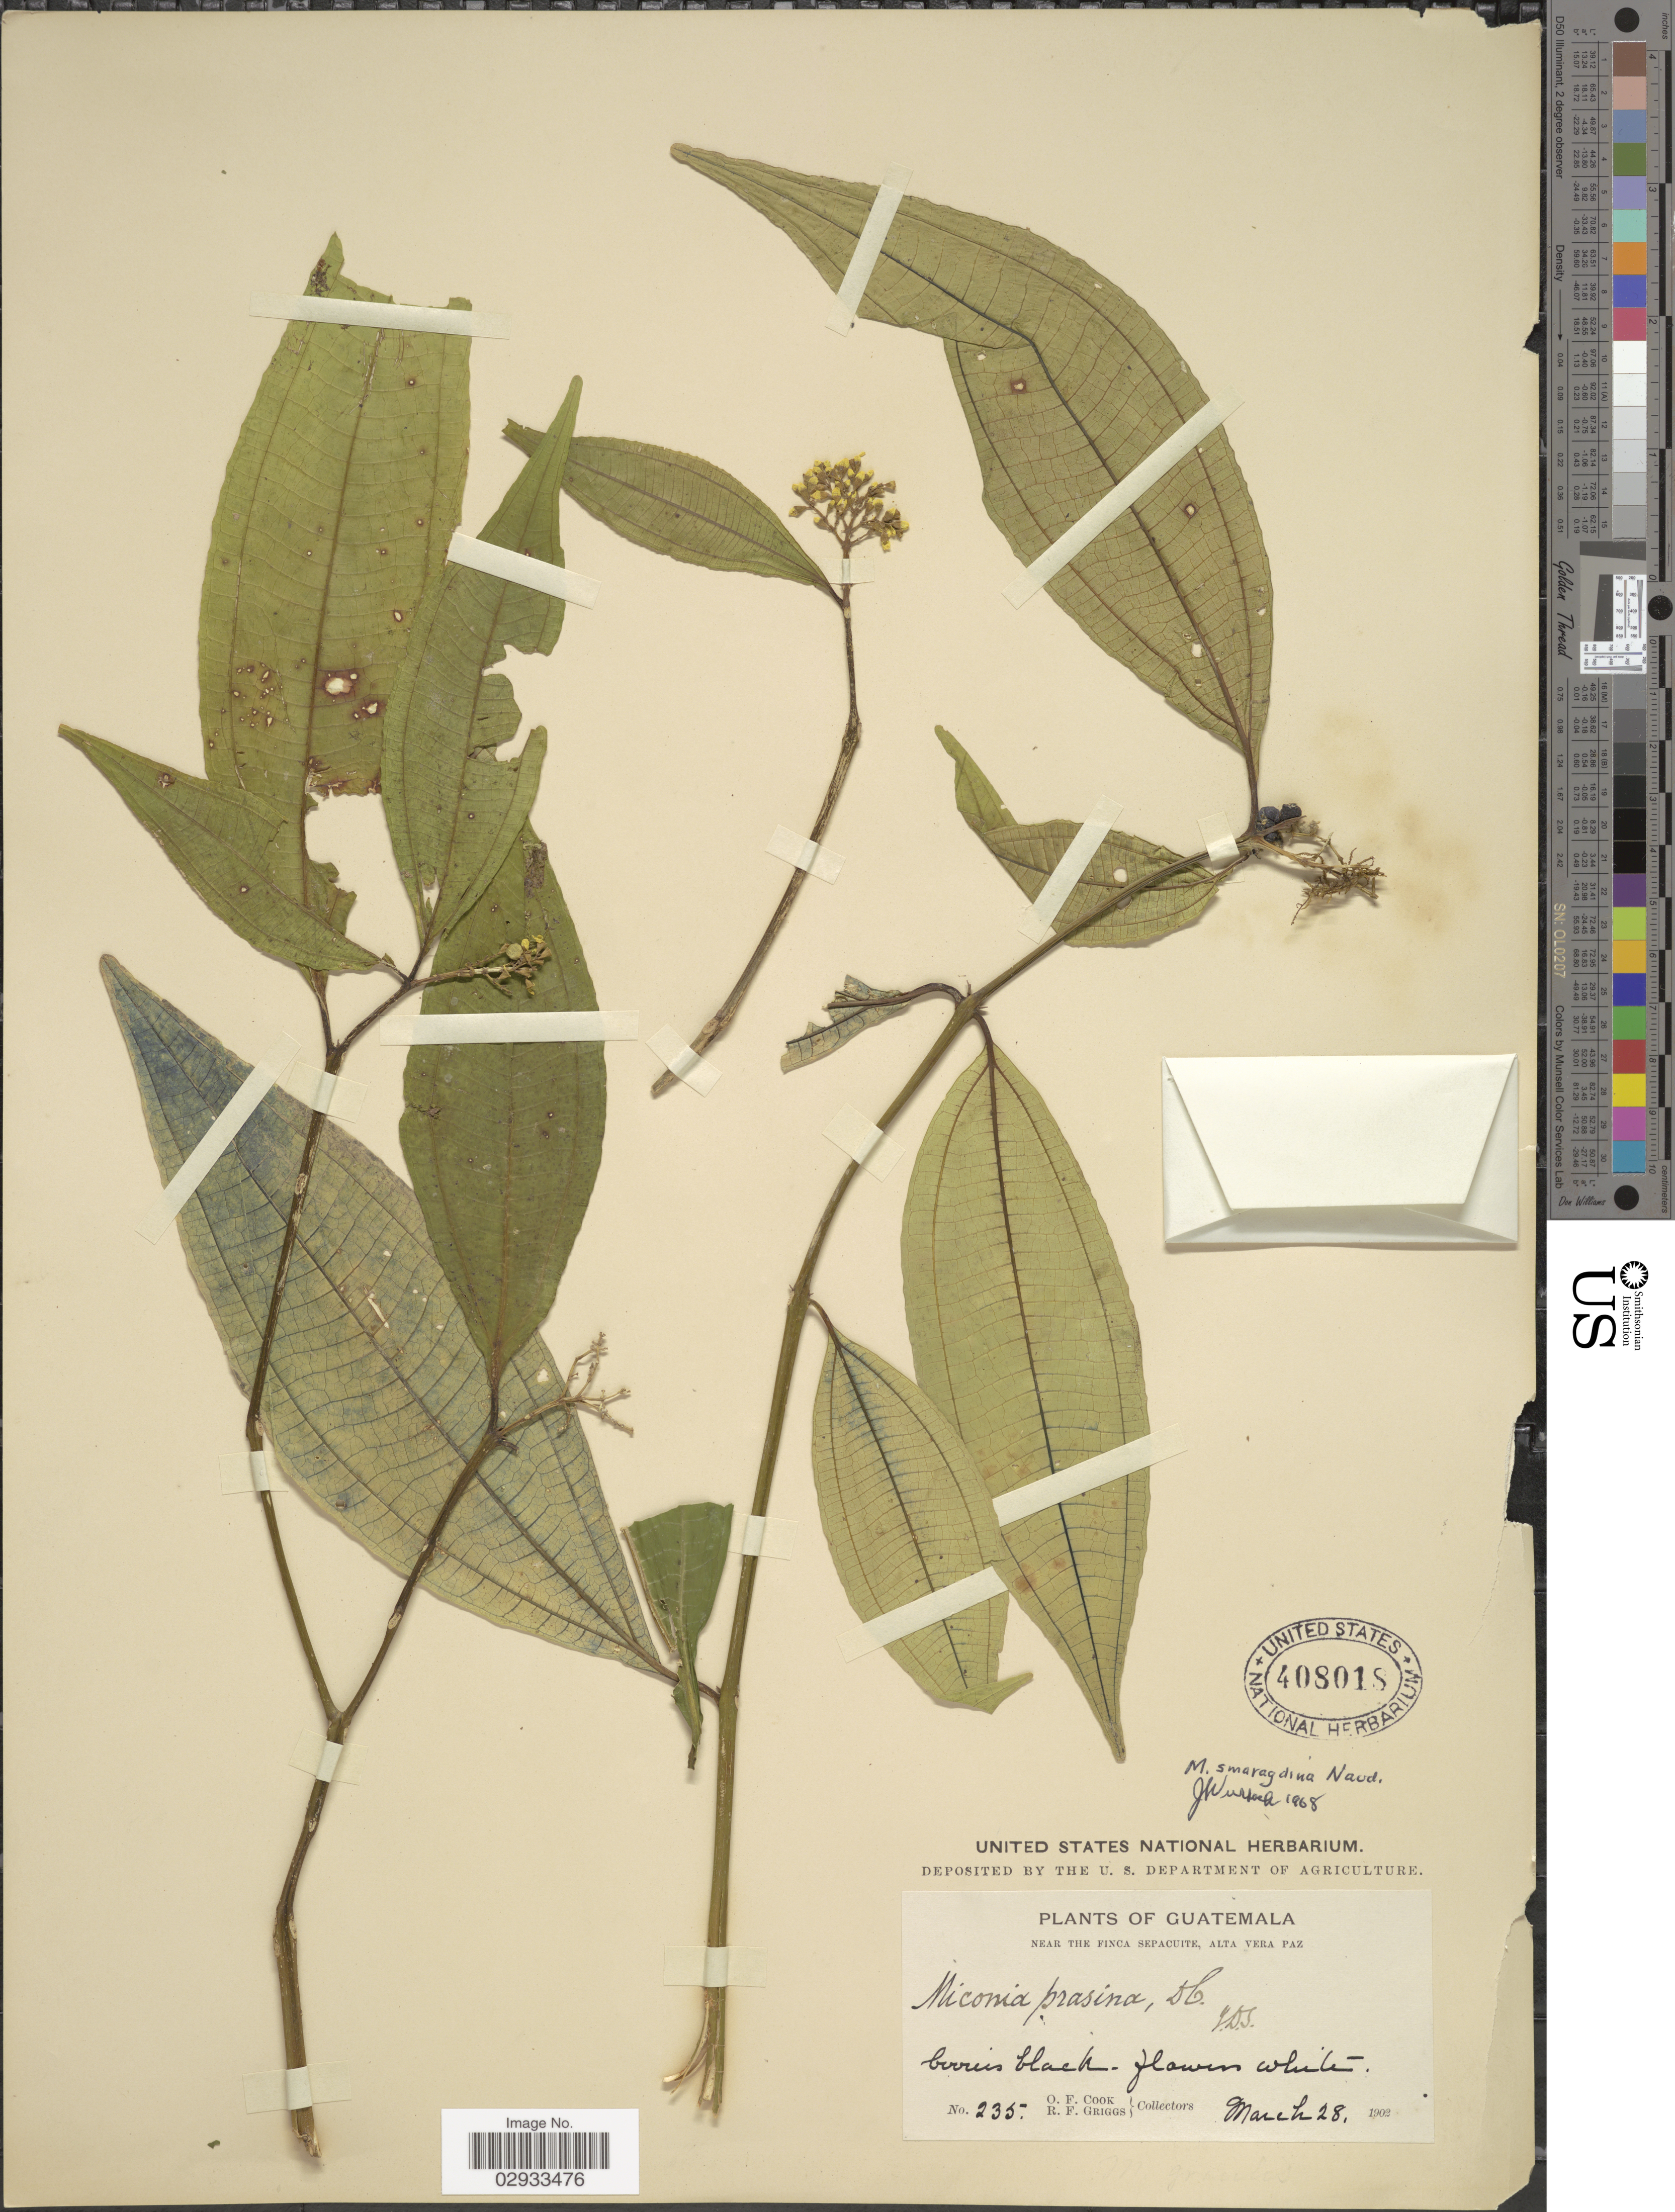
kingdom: Plantae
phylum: Tracheophyta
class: Magnoliopsida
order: Myrtales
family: Melastomataceae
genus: Miconia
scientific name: Miconia smaragdina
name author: Naudin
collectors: O. F. Cook & R. F. Griggs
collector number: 235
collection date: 1902-03-28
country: Guatemala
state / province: Alta Verapaz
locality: Near the Finca Sepacuite.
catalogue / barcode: US 408018